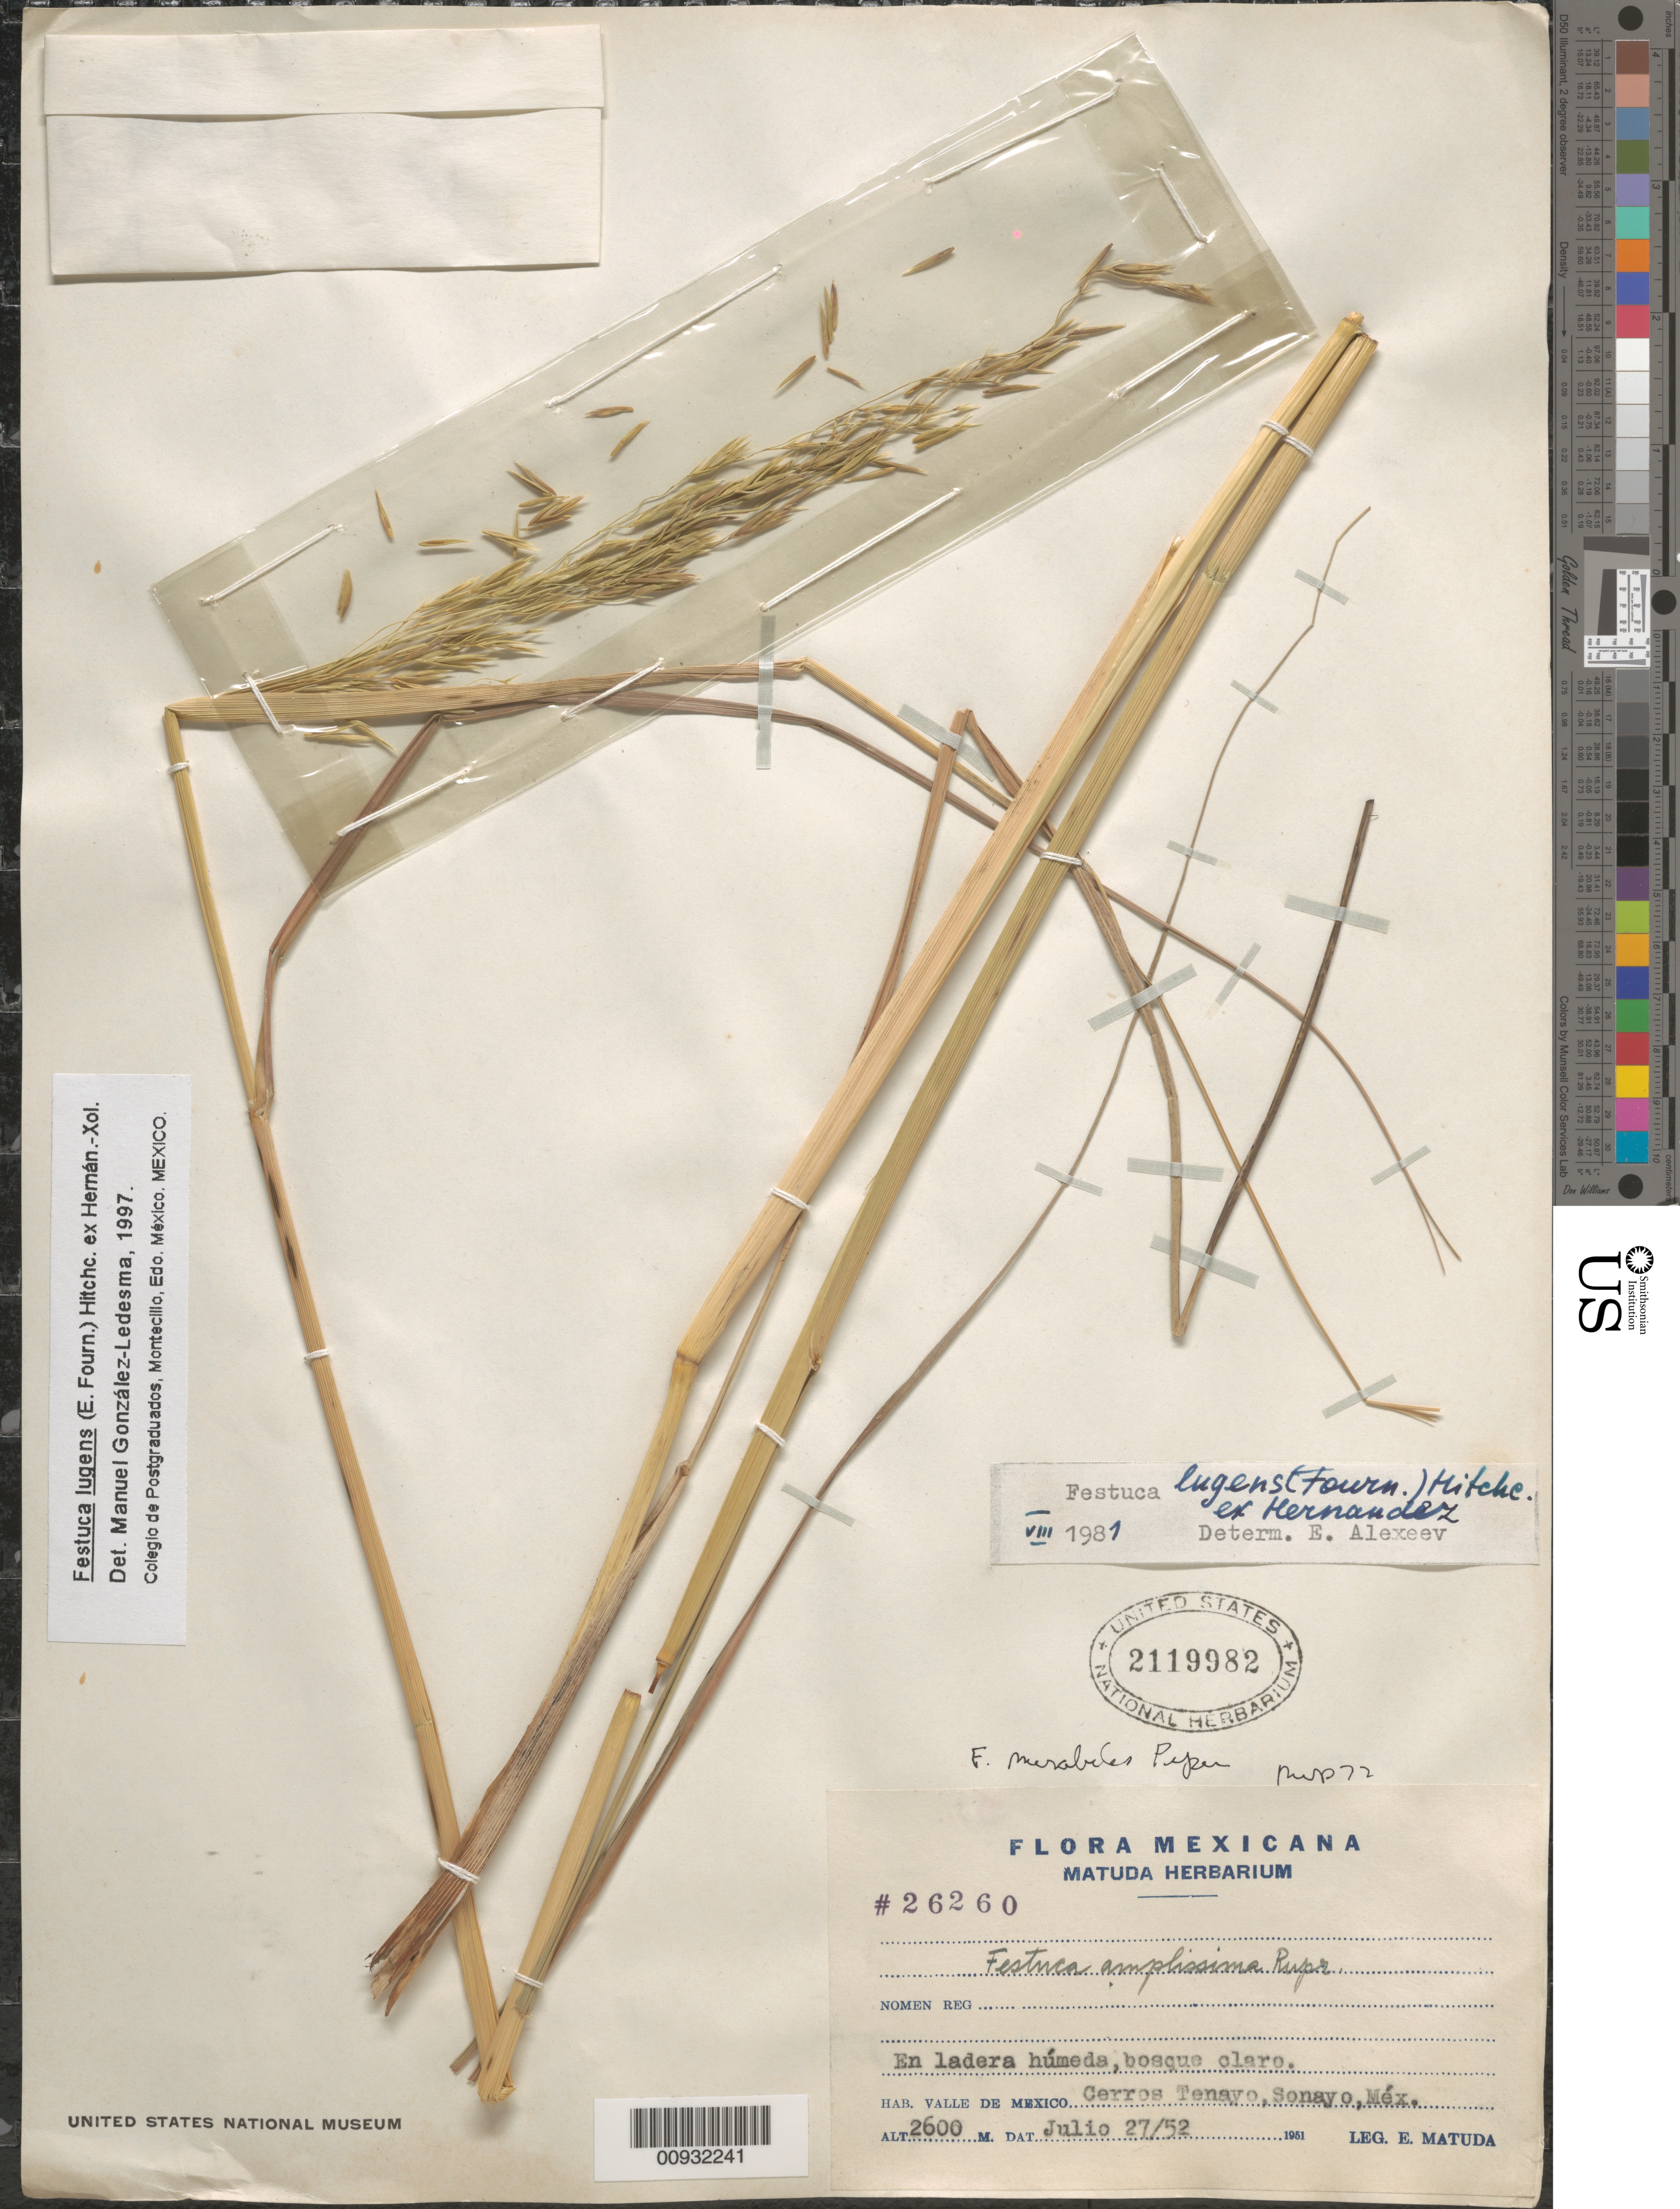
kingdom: Plantae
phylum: Tracheophyta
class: Liliopsida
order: Poales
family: Poaceae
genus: Festuca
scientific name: Festuca lugens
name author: (E. Fourn.) Hitchc. ex Hern.-Xol.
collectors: E. Matuda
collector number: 26260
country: Mexico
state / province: Sonora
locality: Cerros Tenayo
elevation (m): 2600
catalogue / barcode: US 2119982